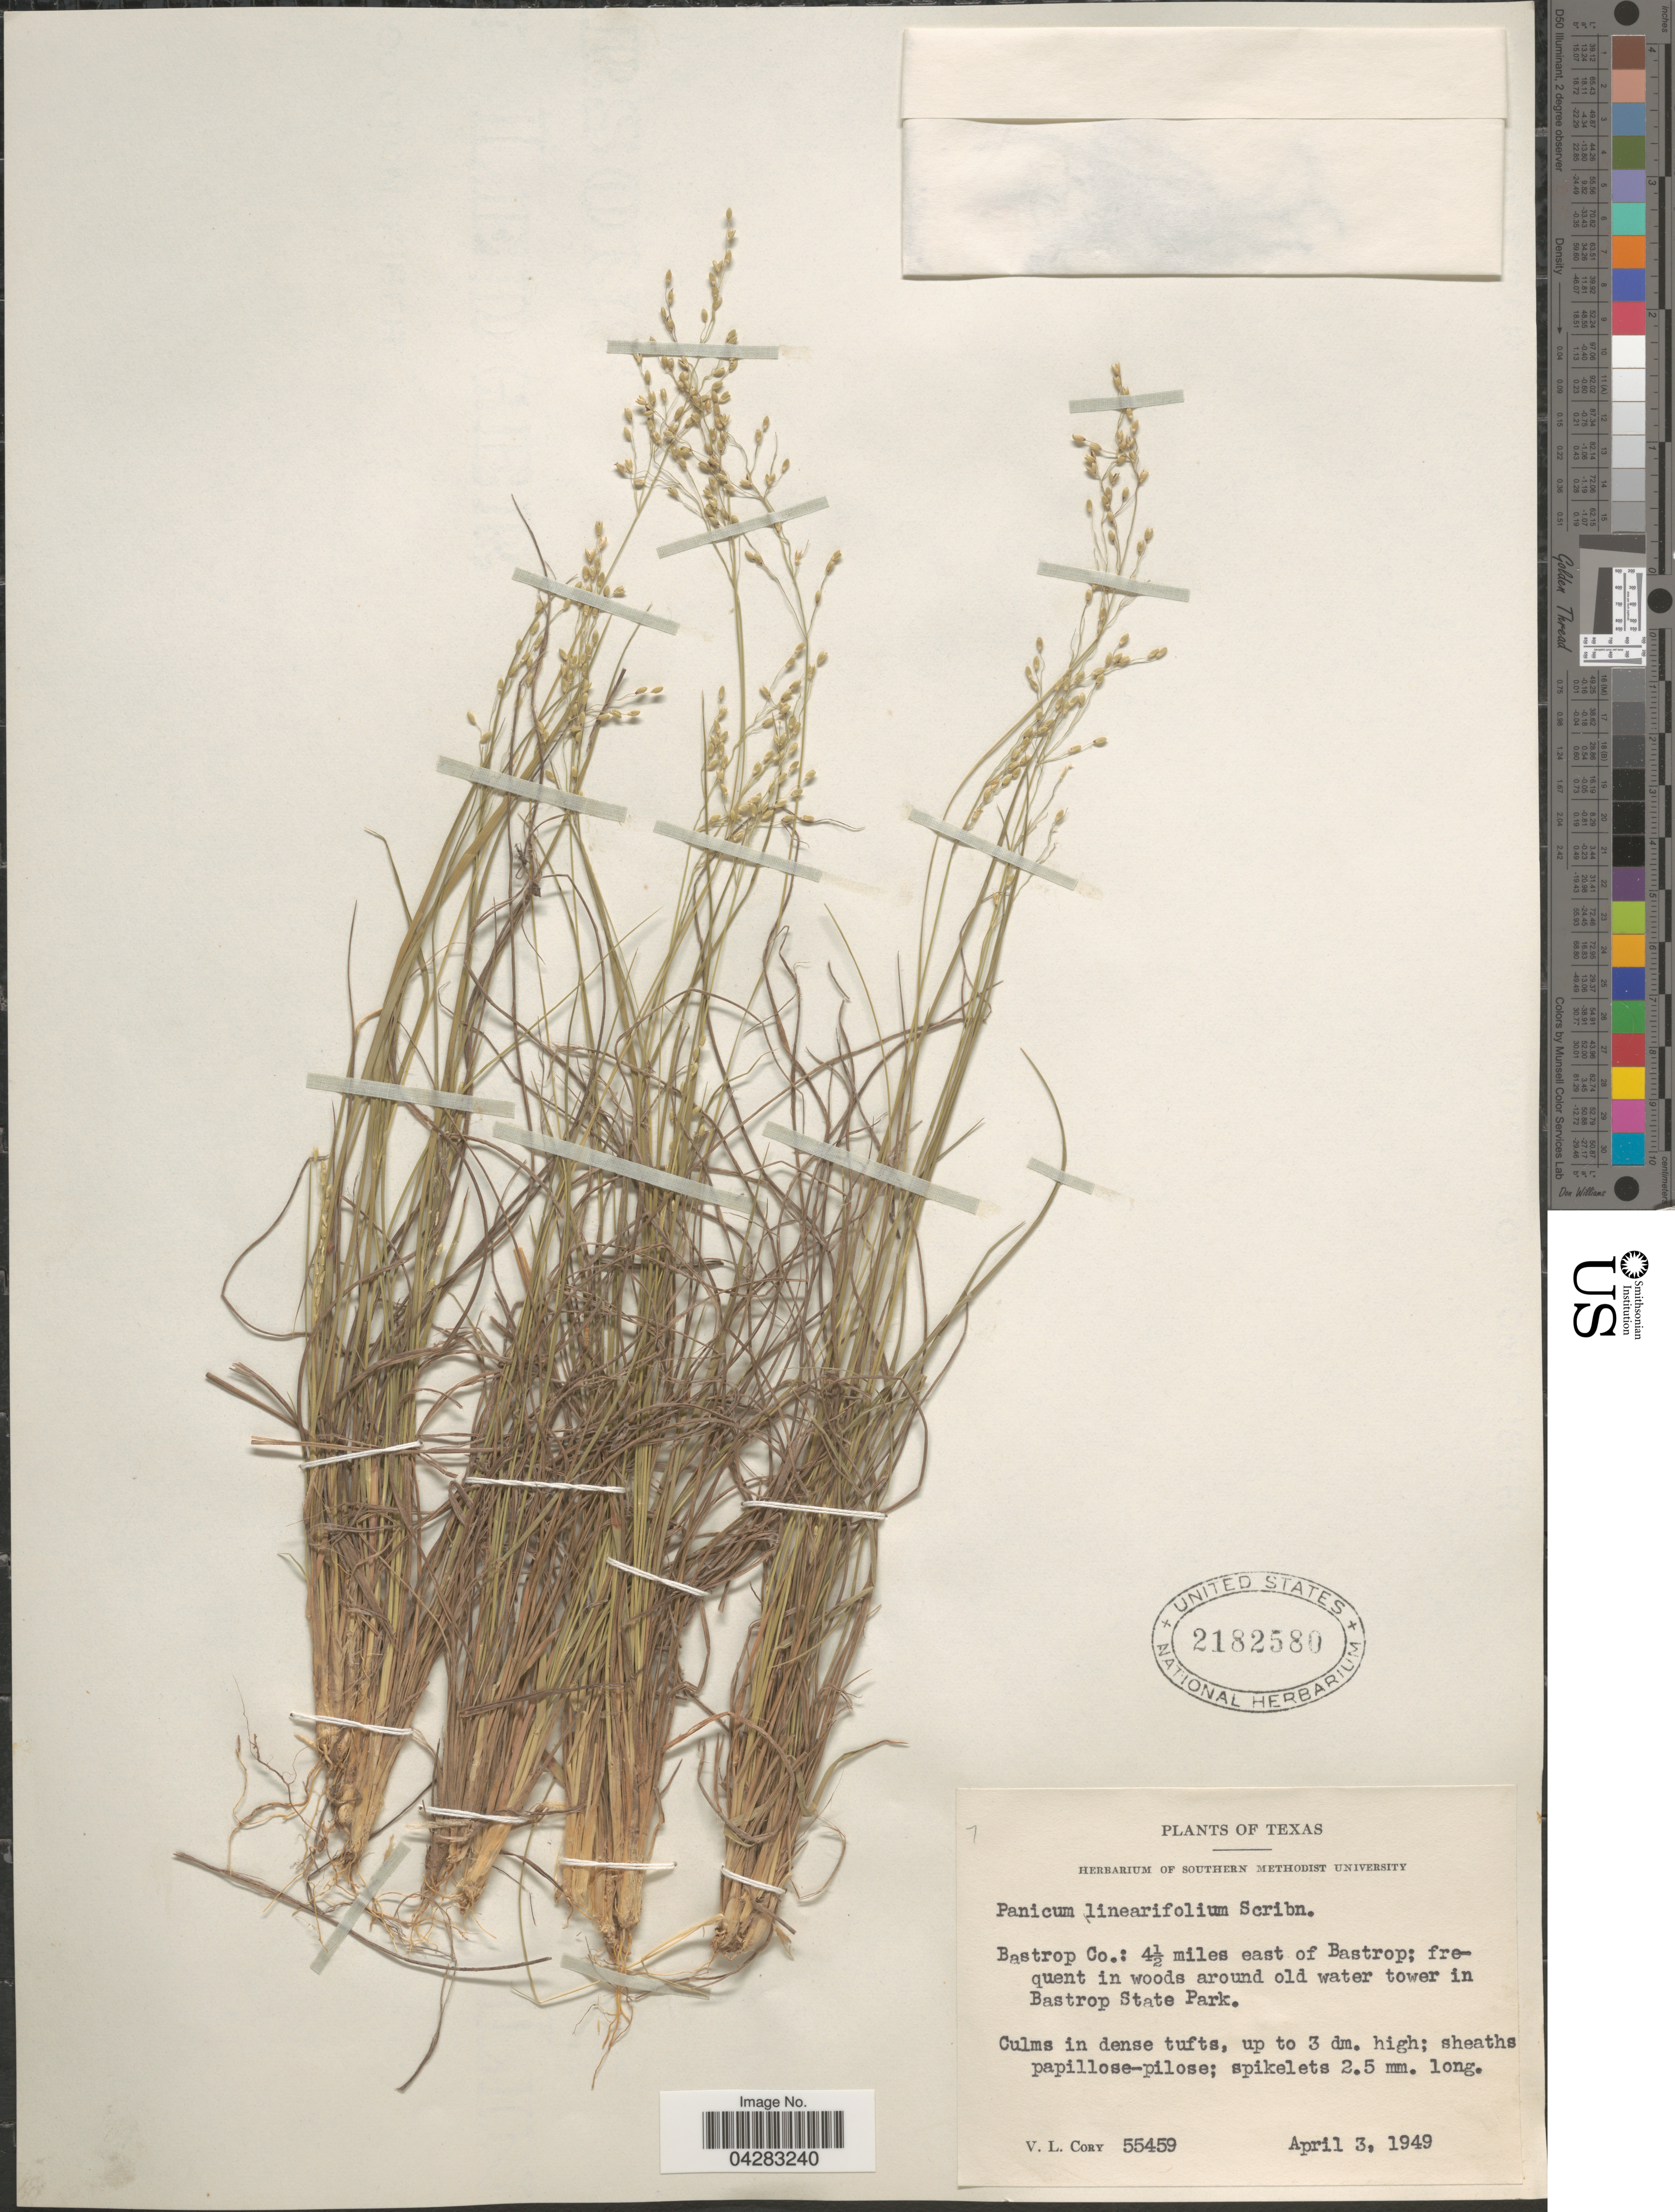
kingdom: Plantae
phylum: Tracheophyta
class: Liliopsida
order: Poales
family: Poaceae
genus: Dichanthelium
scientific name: Dichanthelium linearifolium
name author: (Scribn.) Gould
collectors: V. Cory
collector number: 55459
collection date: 1949-04-03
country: United States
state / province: Texas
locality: Bastrop Co.: 4 1/2 miles east of Bastrop; frequent in woods around old water tower in Bastrop State Park.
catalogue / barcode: US 2182580